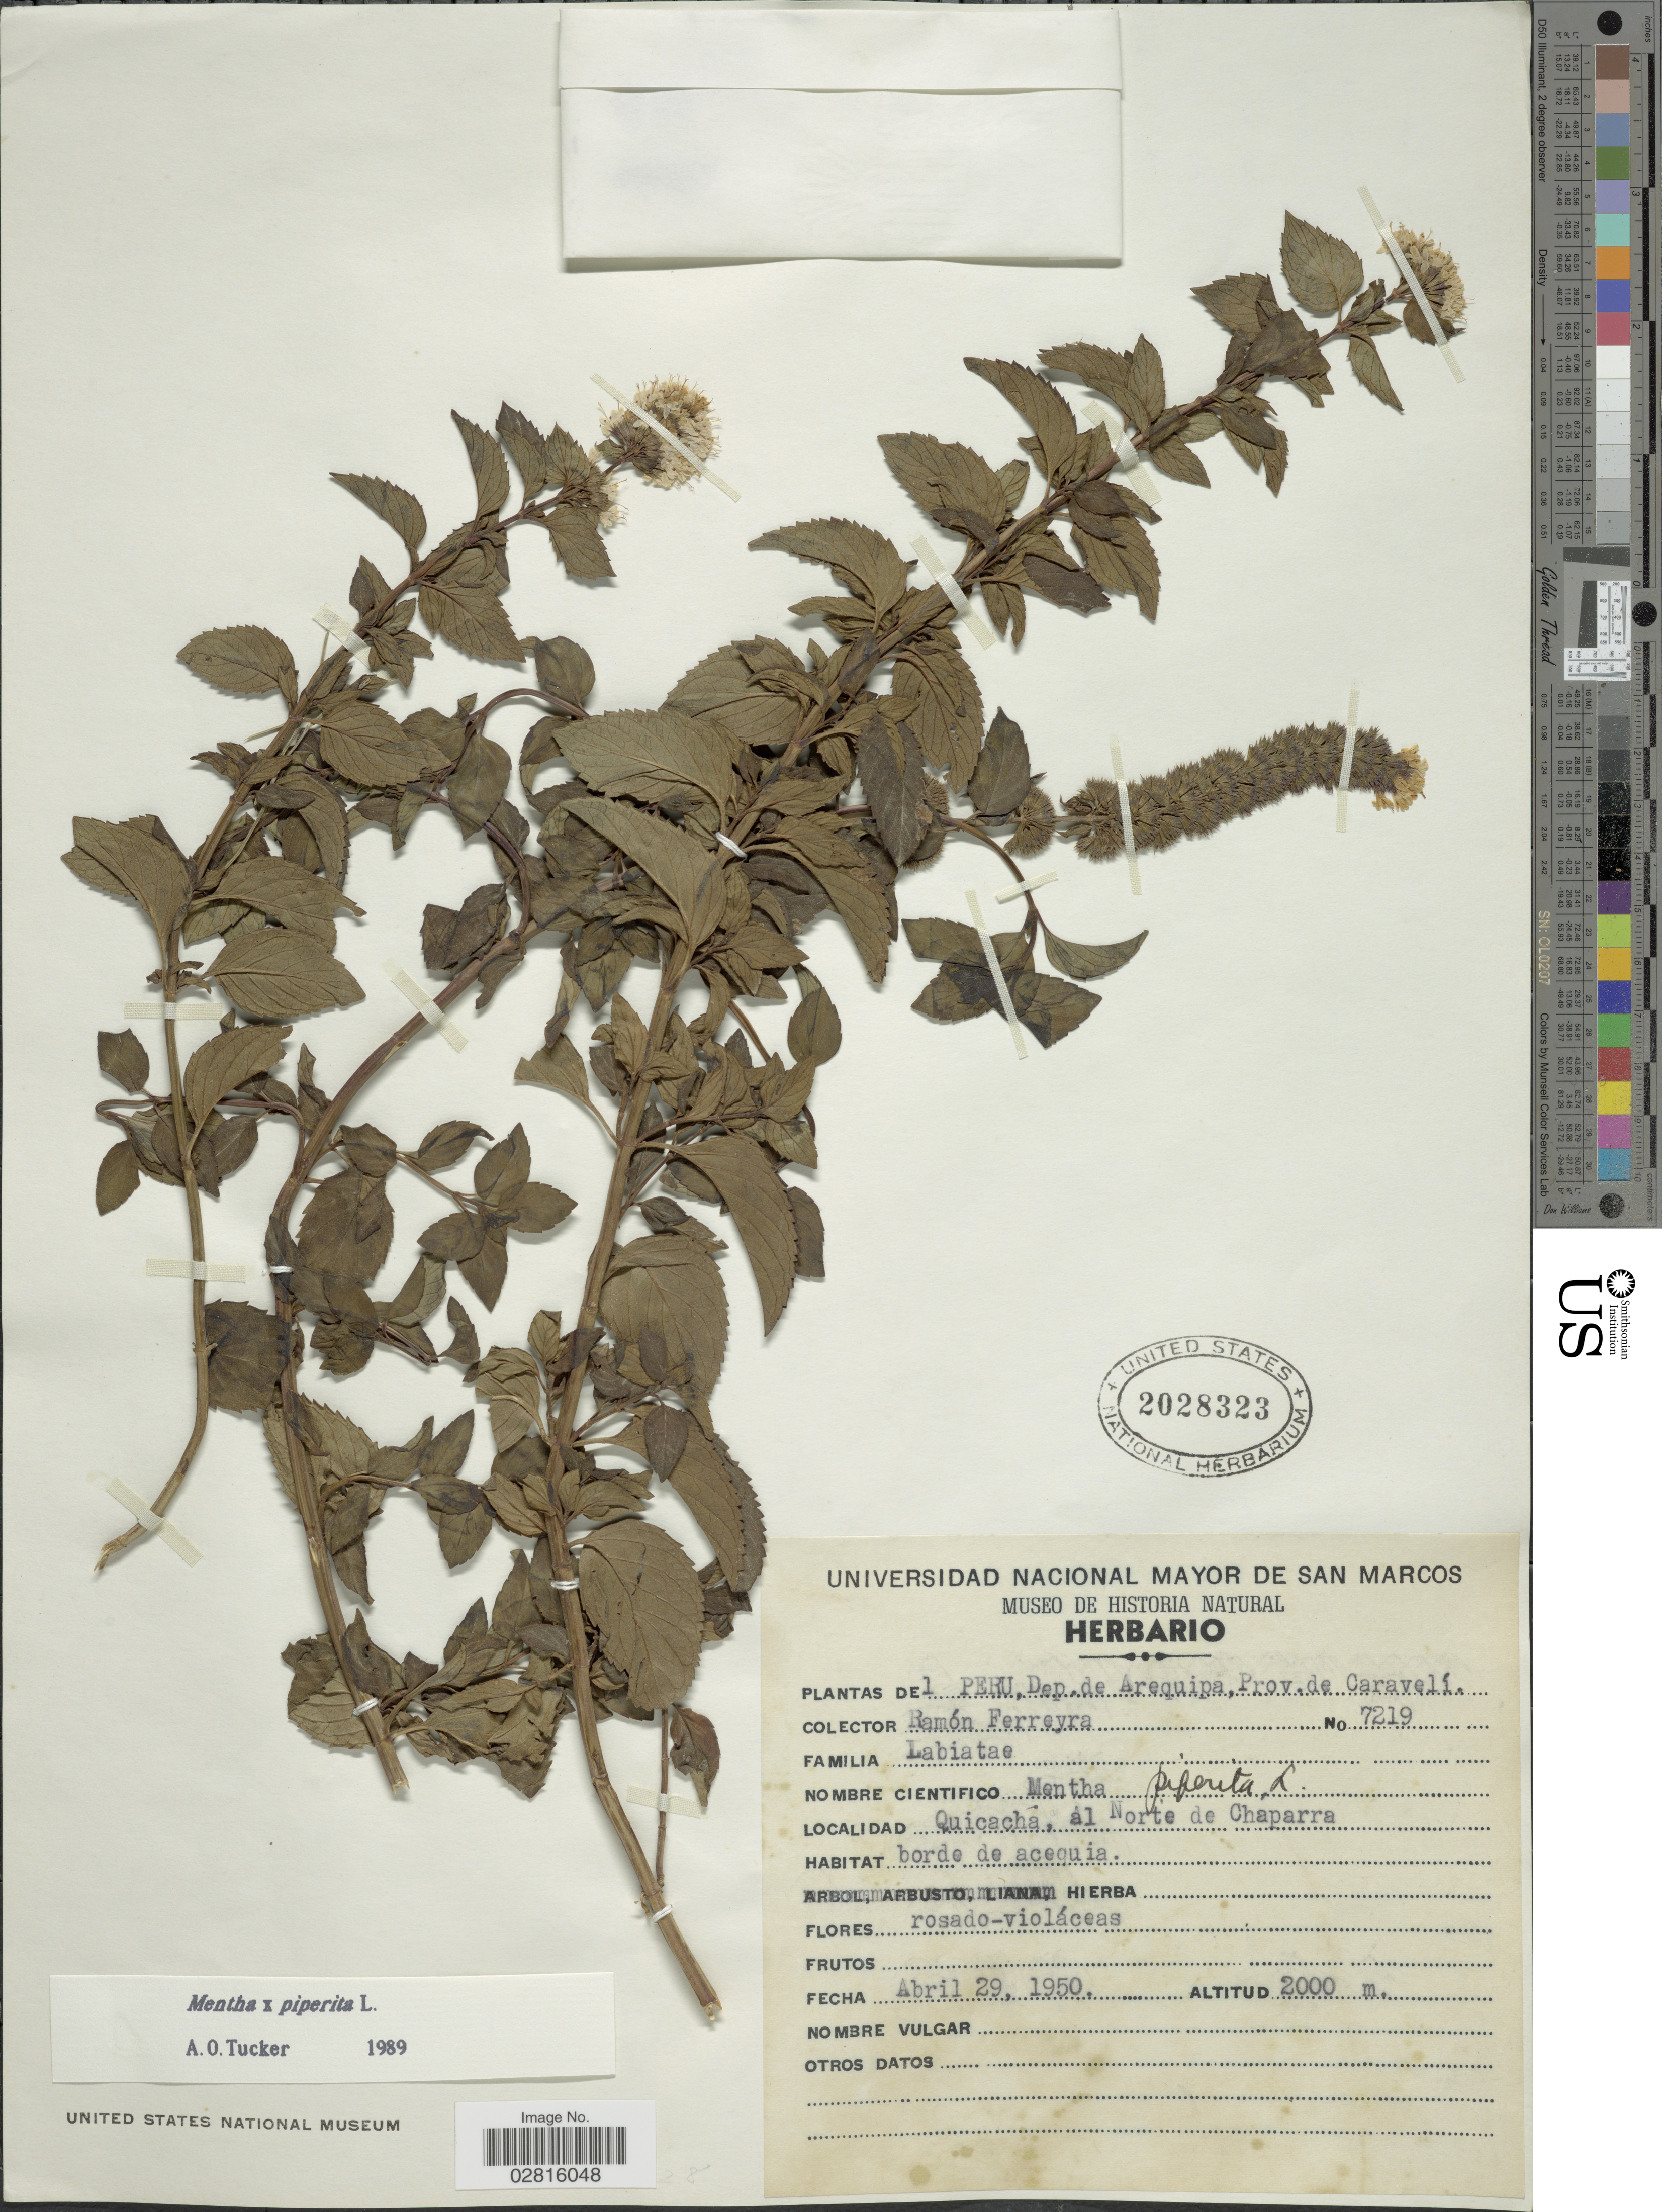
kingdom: Plantae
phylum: Tracheophyta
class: Magnoliopsida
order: Lamiales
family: Lamiaceae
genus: Mentha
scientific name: Mentha x piperita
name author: L.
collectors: R. A. Ferreyra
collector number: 7219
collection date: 1950-04-29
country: Peru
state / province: Arequipa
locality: Dep. de Arequipa, Prov. de Caravelí. Quicacha, al Norte Chaparra.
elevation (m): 2000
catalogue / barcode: US 2028323